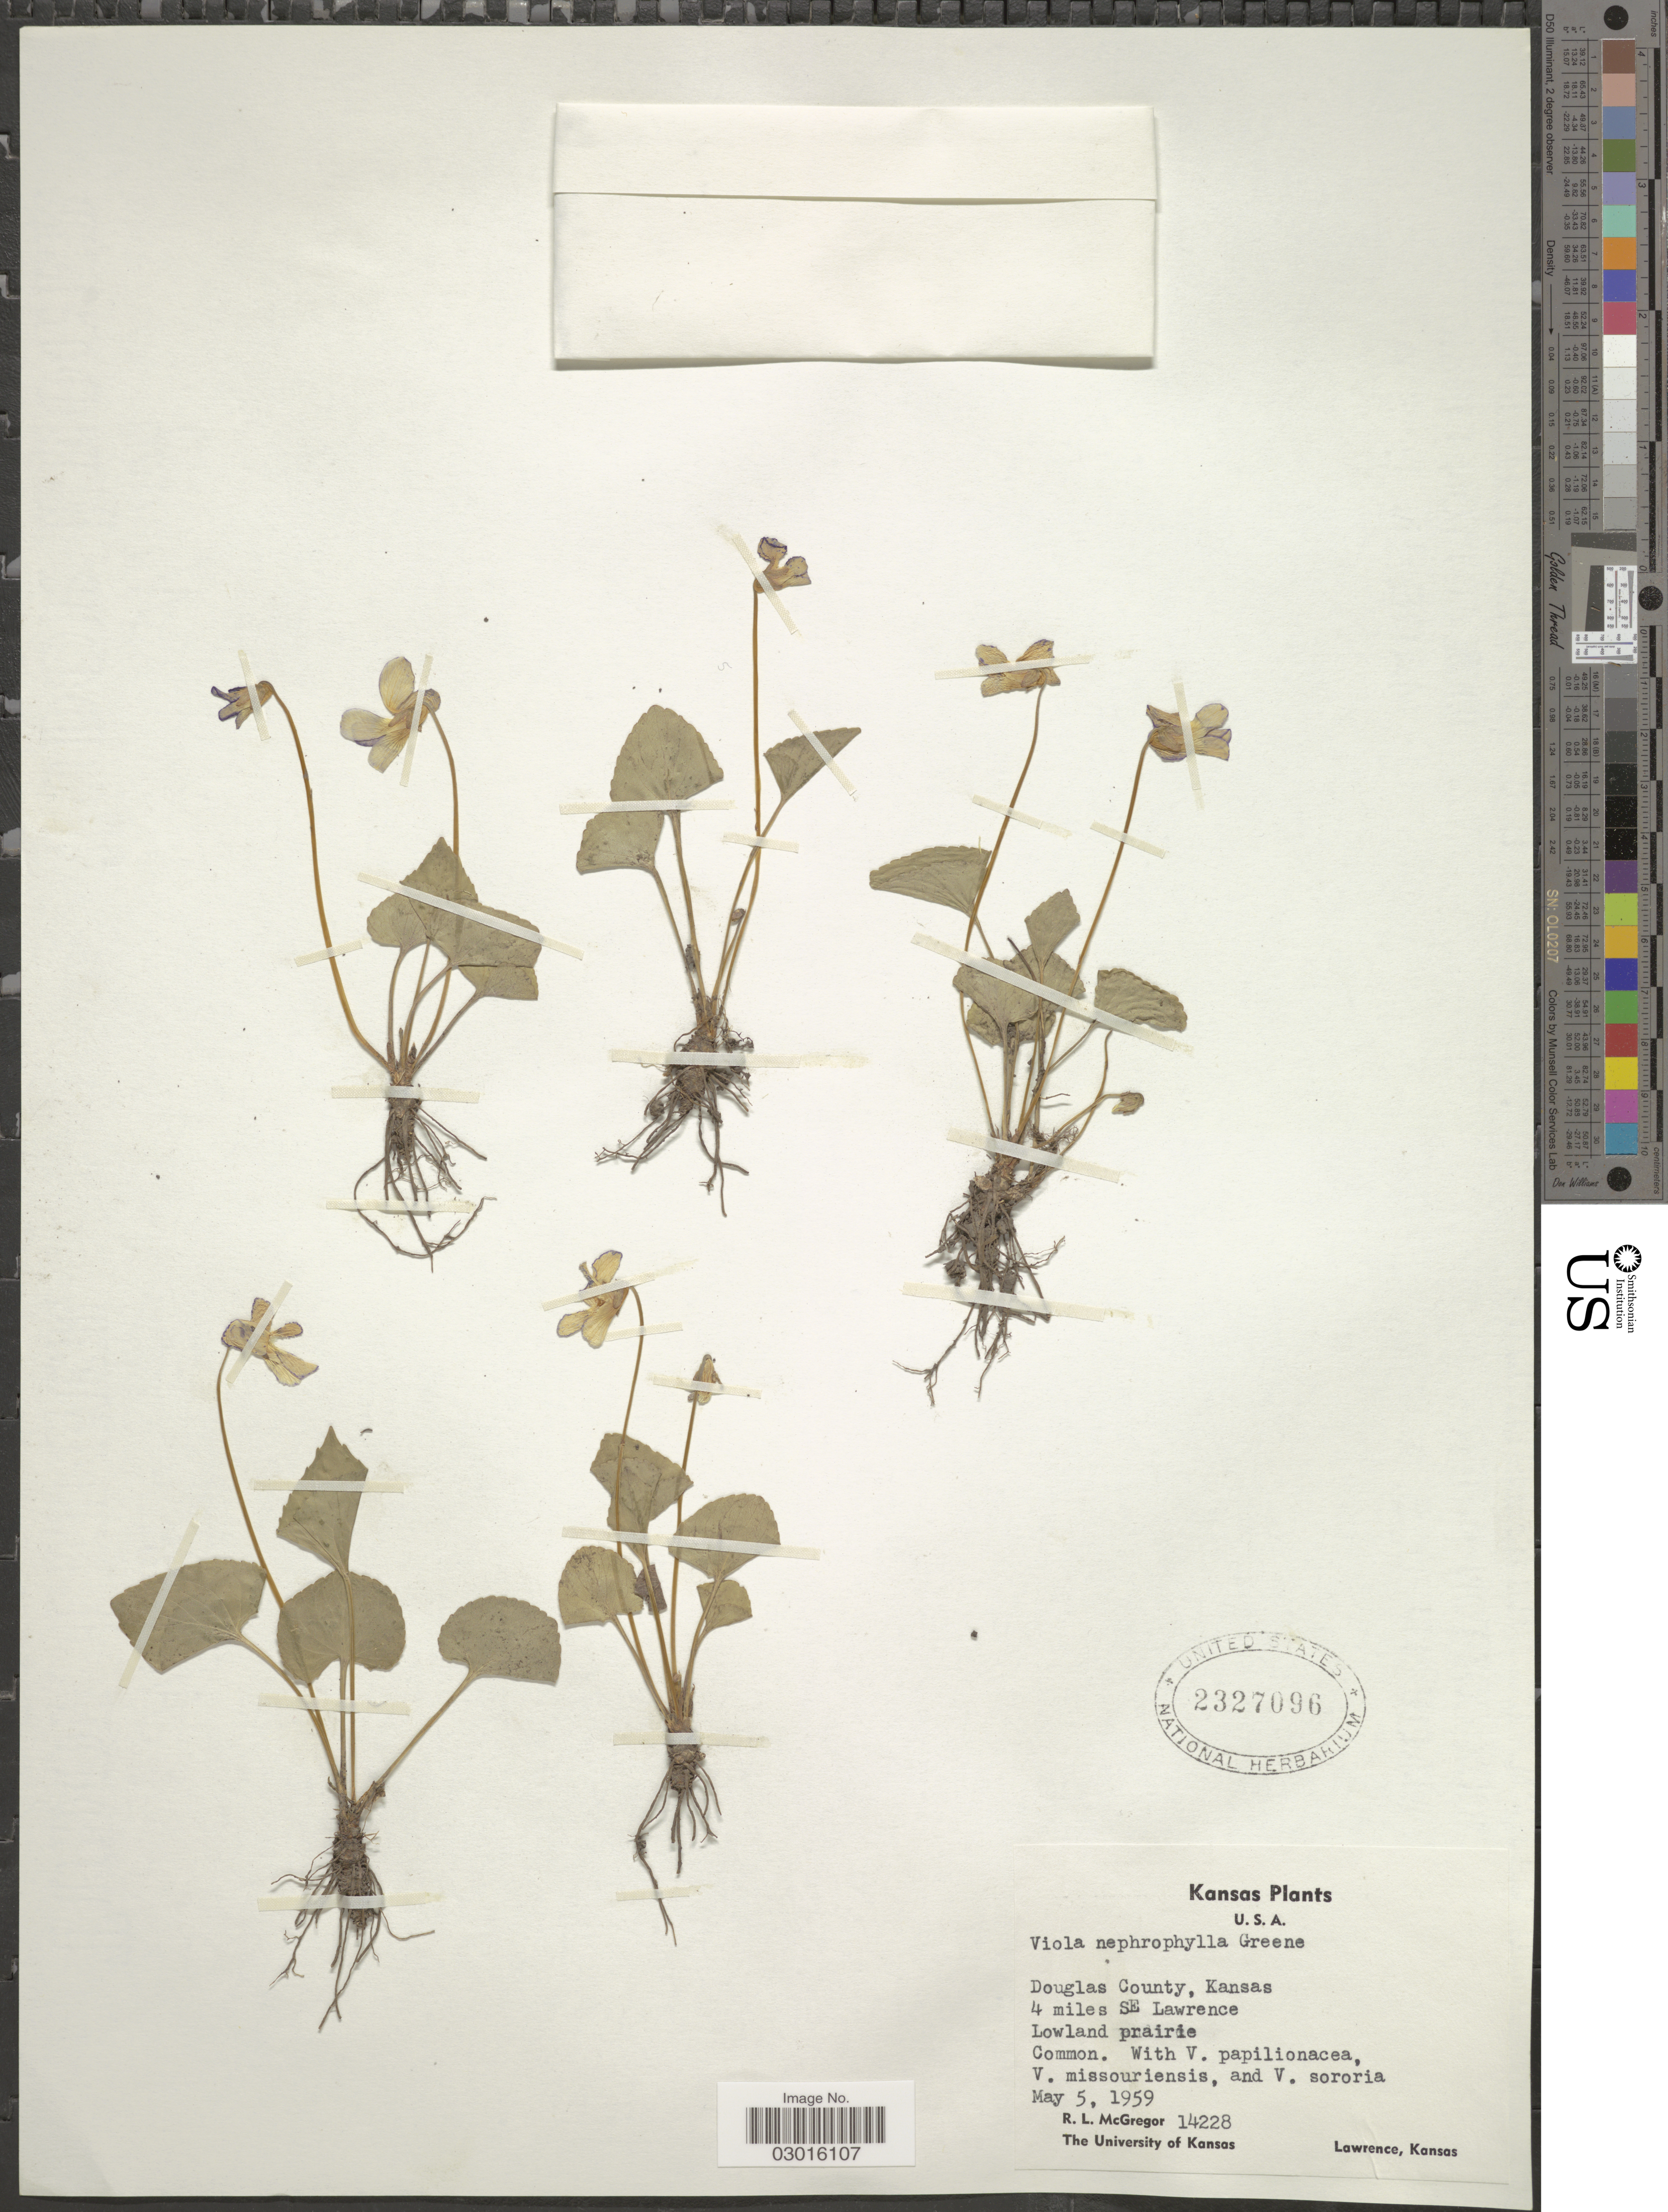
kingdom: Plantae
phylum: Tracheophyta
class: Magnoliopsida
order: Malpighiales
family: Violaceae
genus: Viola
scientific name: Viola nephrophylla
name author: Greene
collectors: R. McGregor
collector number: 14228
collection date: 1959-05-05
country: United States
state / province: Kansas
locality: Douglas County, 4 miles SE Lawrence.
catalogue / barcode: US 2327096